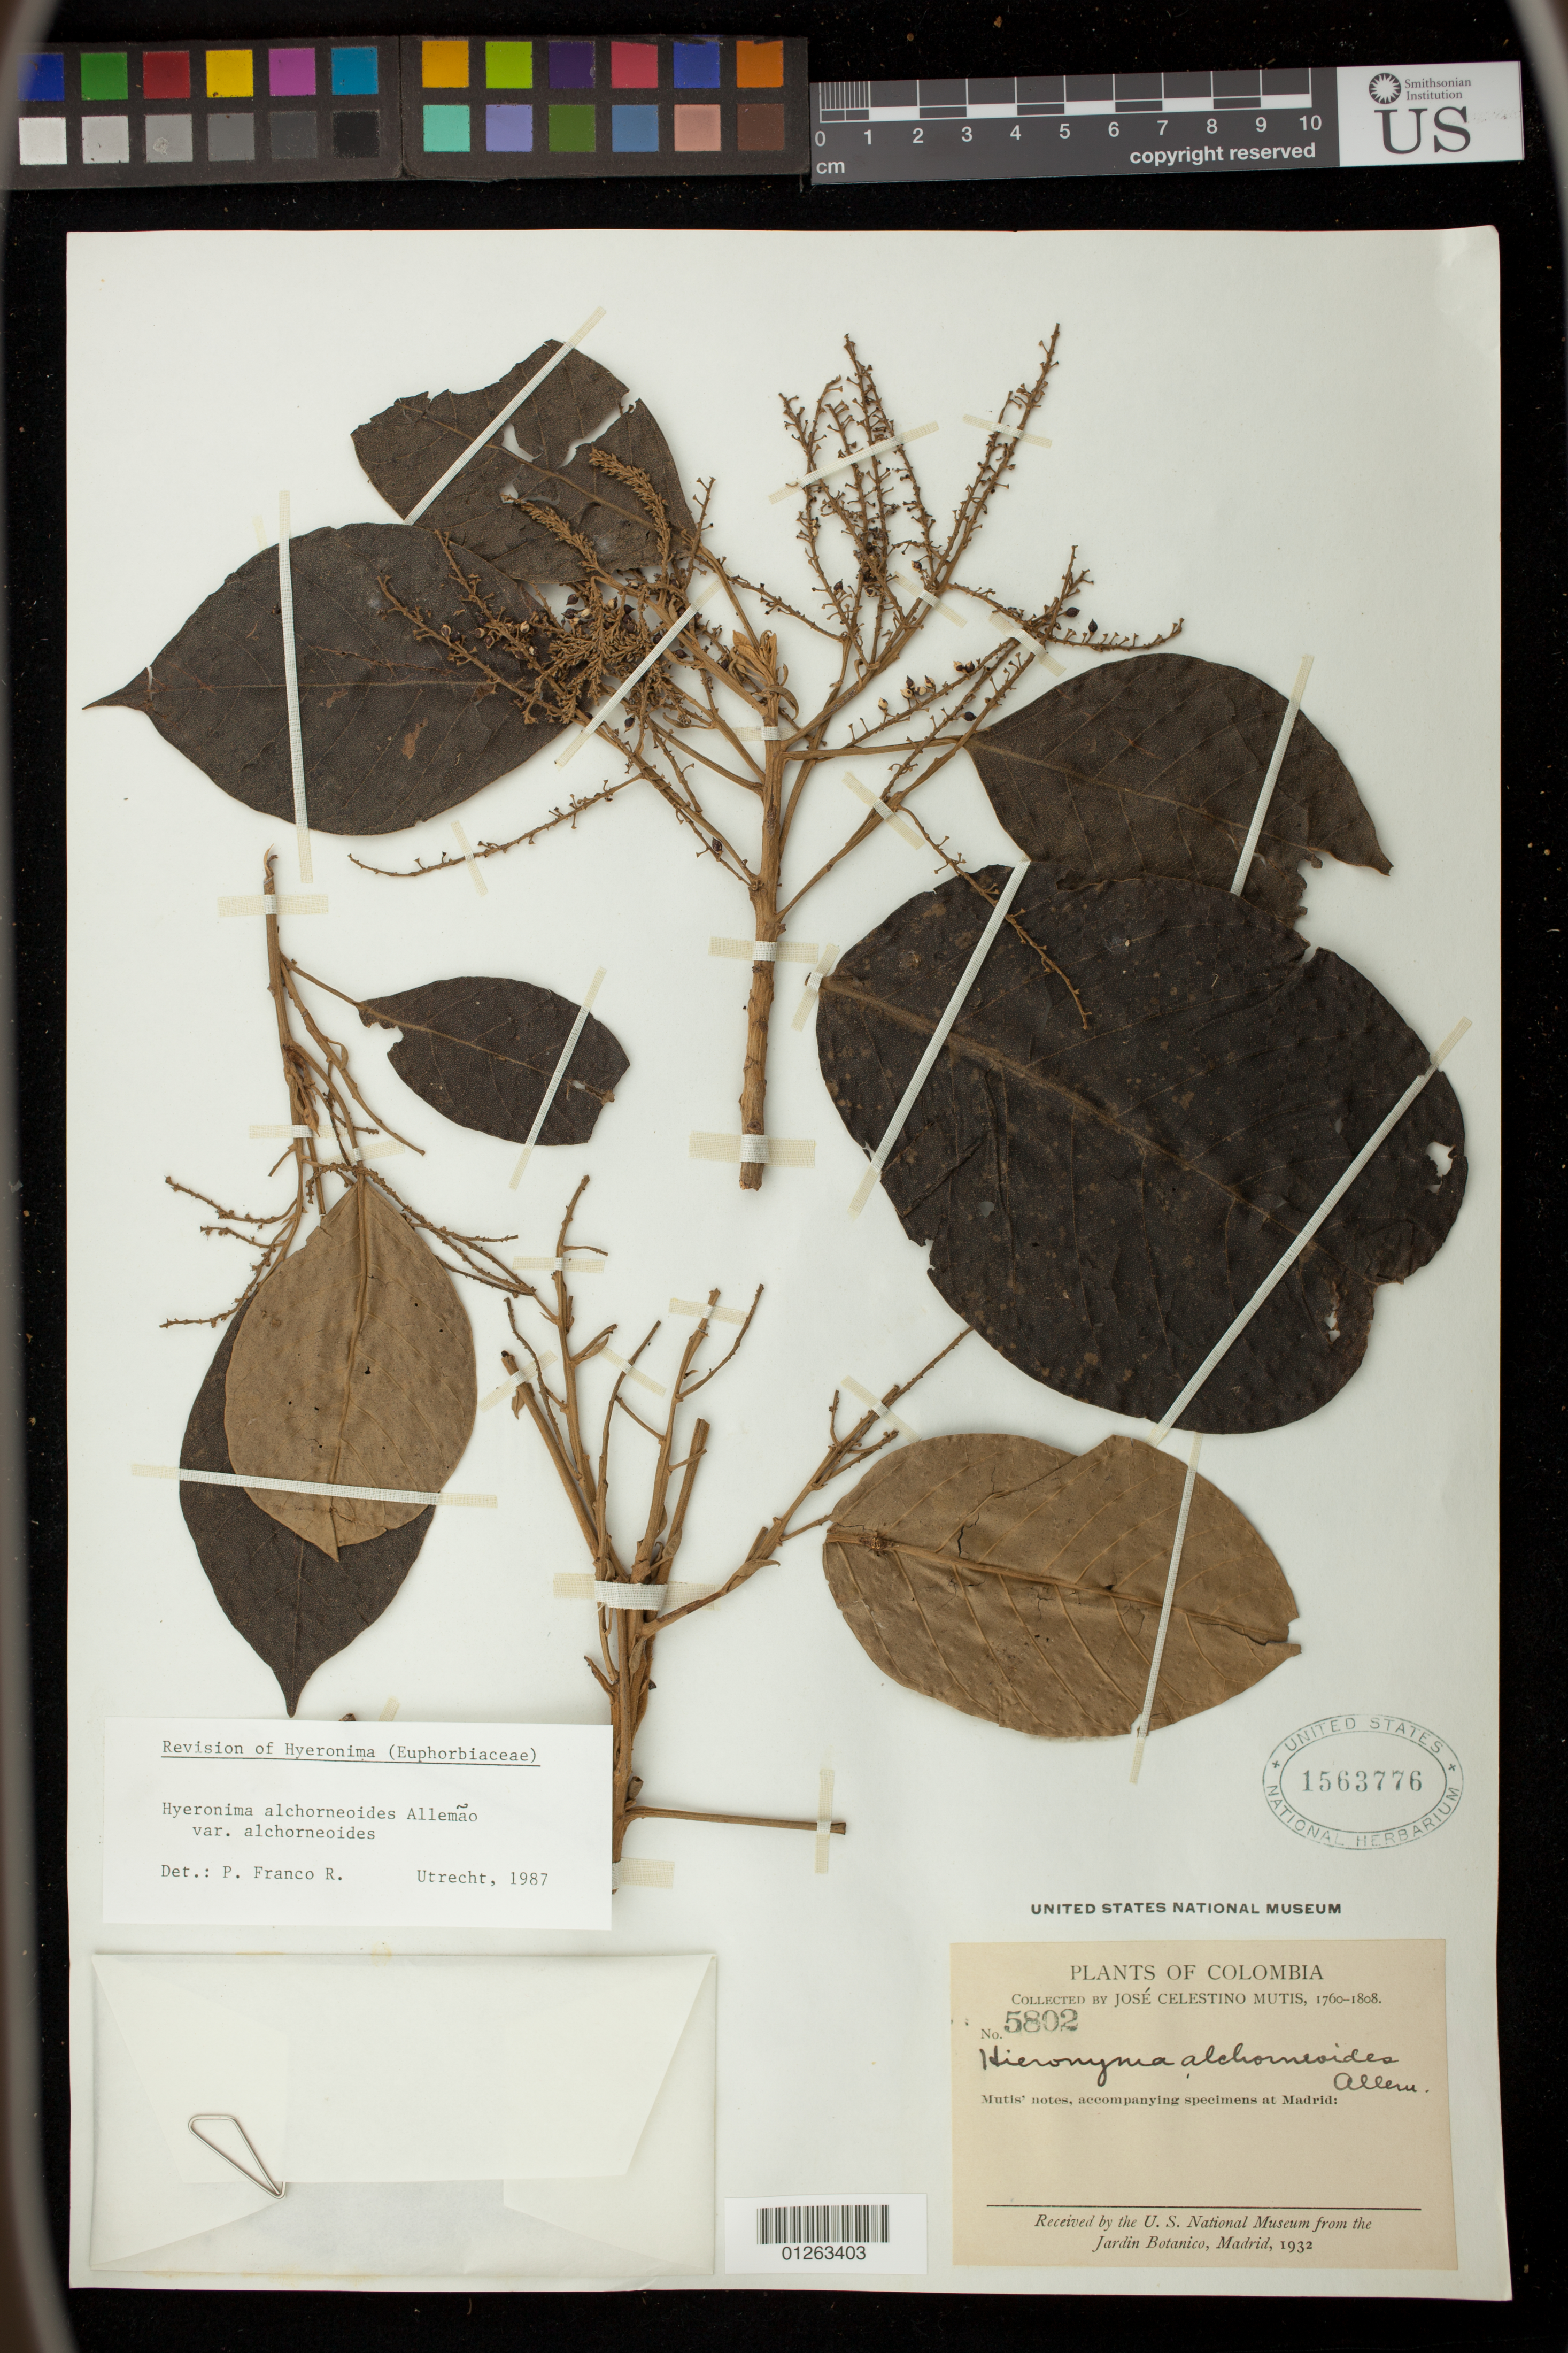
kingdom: Plantae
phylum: Tracheophyta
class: Magnoliopsida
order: Malpighiales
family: Phyllanthaceae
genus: Hieronyma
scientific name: Hieronyma alchorneoides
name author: Allemão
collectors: J. C. B. Mutis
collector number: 5802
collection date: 1760-01-01/1808-12-31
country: Colombia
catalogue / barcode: US 1563776